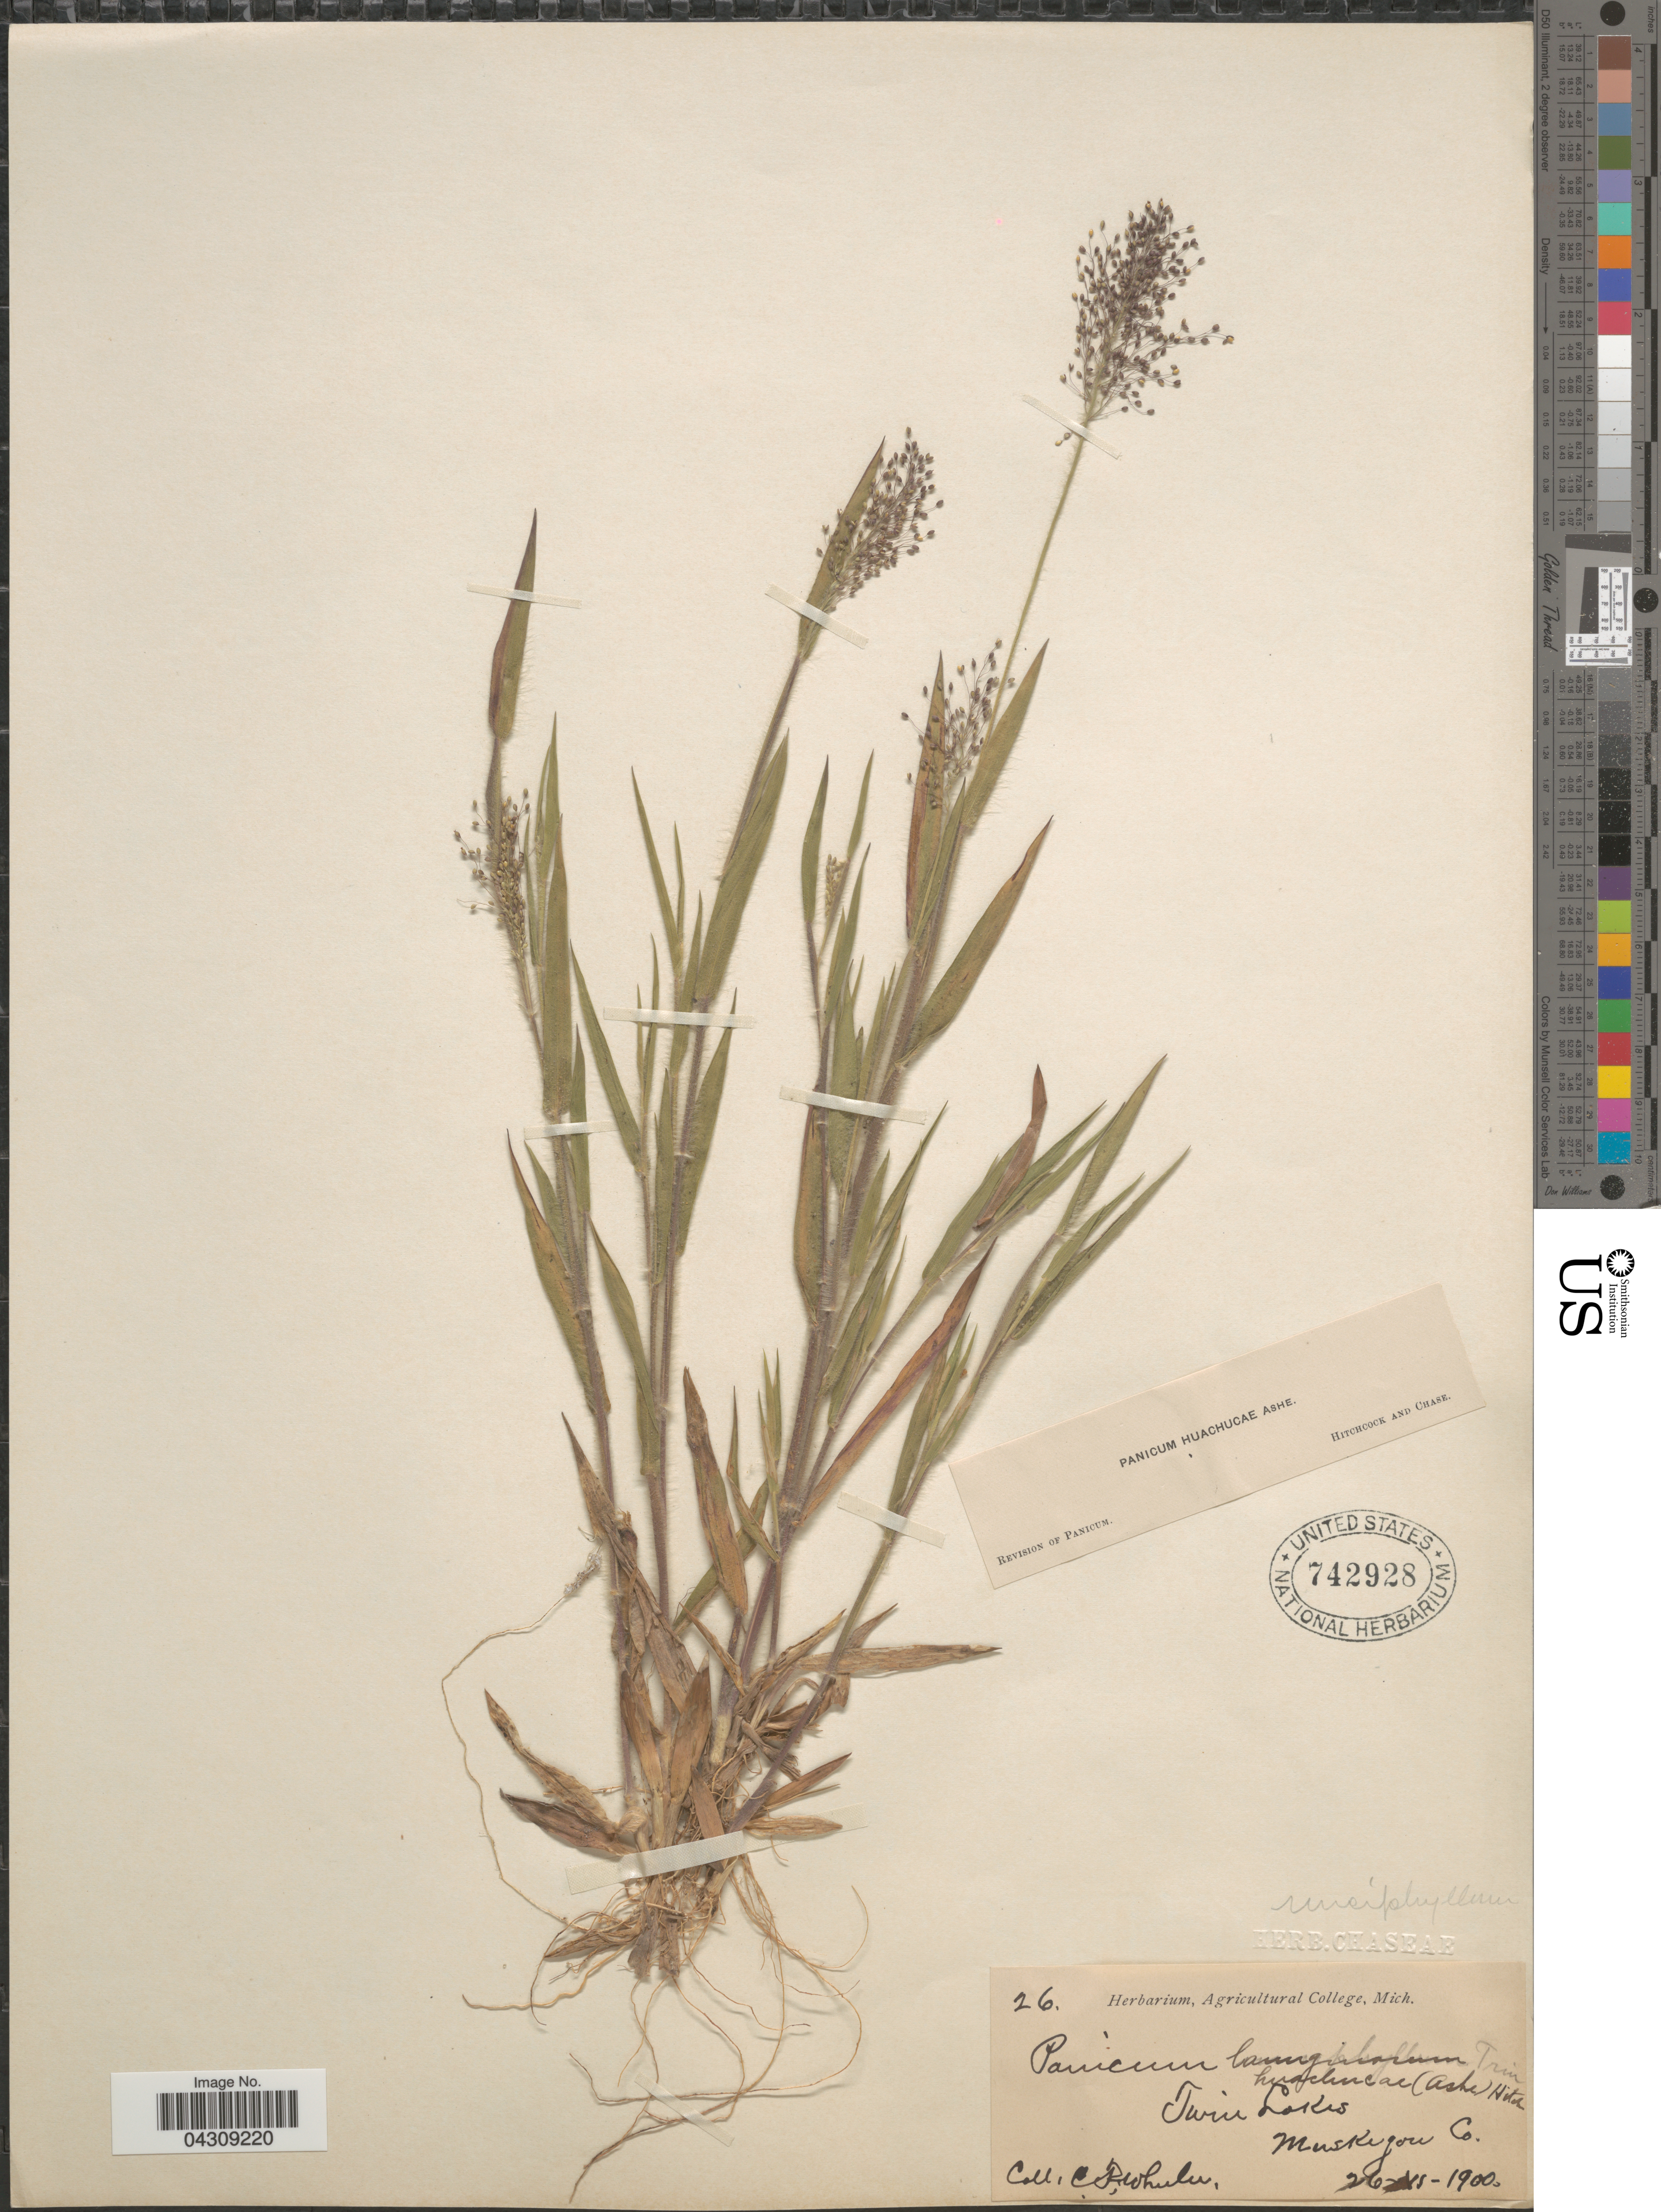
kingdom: Plantae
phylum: Tracheophyta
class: Liliopsida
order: Poales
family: Poaceae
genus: Dichanthelium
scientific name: Dichanthelium acuminatum var. acuminatum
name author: (Sw.) Gould & C.A. Clark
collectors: C. Wheeler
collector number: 26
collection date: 1900-06-26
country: United States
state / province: Michigan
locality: Twin Lakes, Muskegon Co.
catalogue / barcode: US 742928